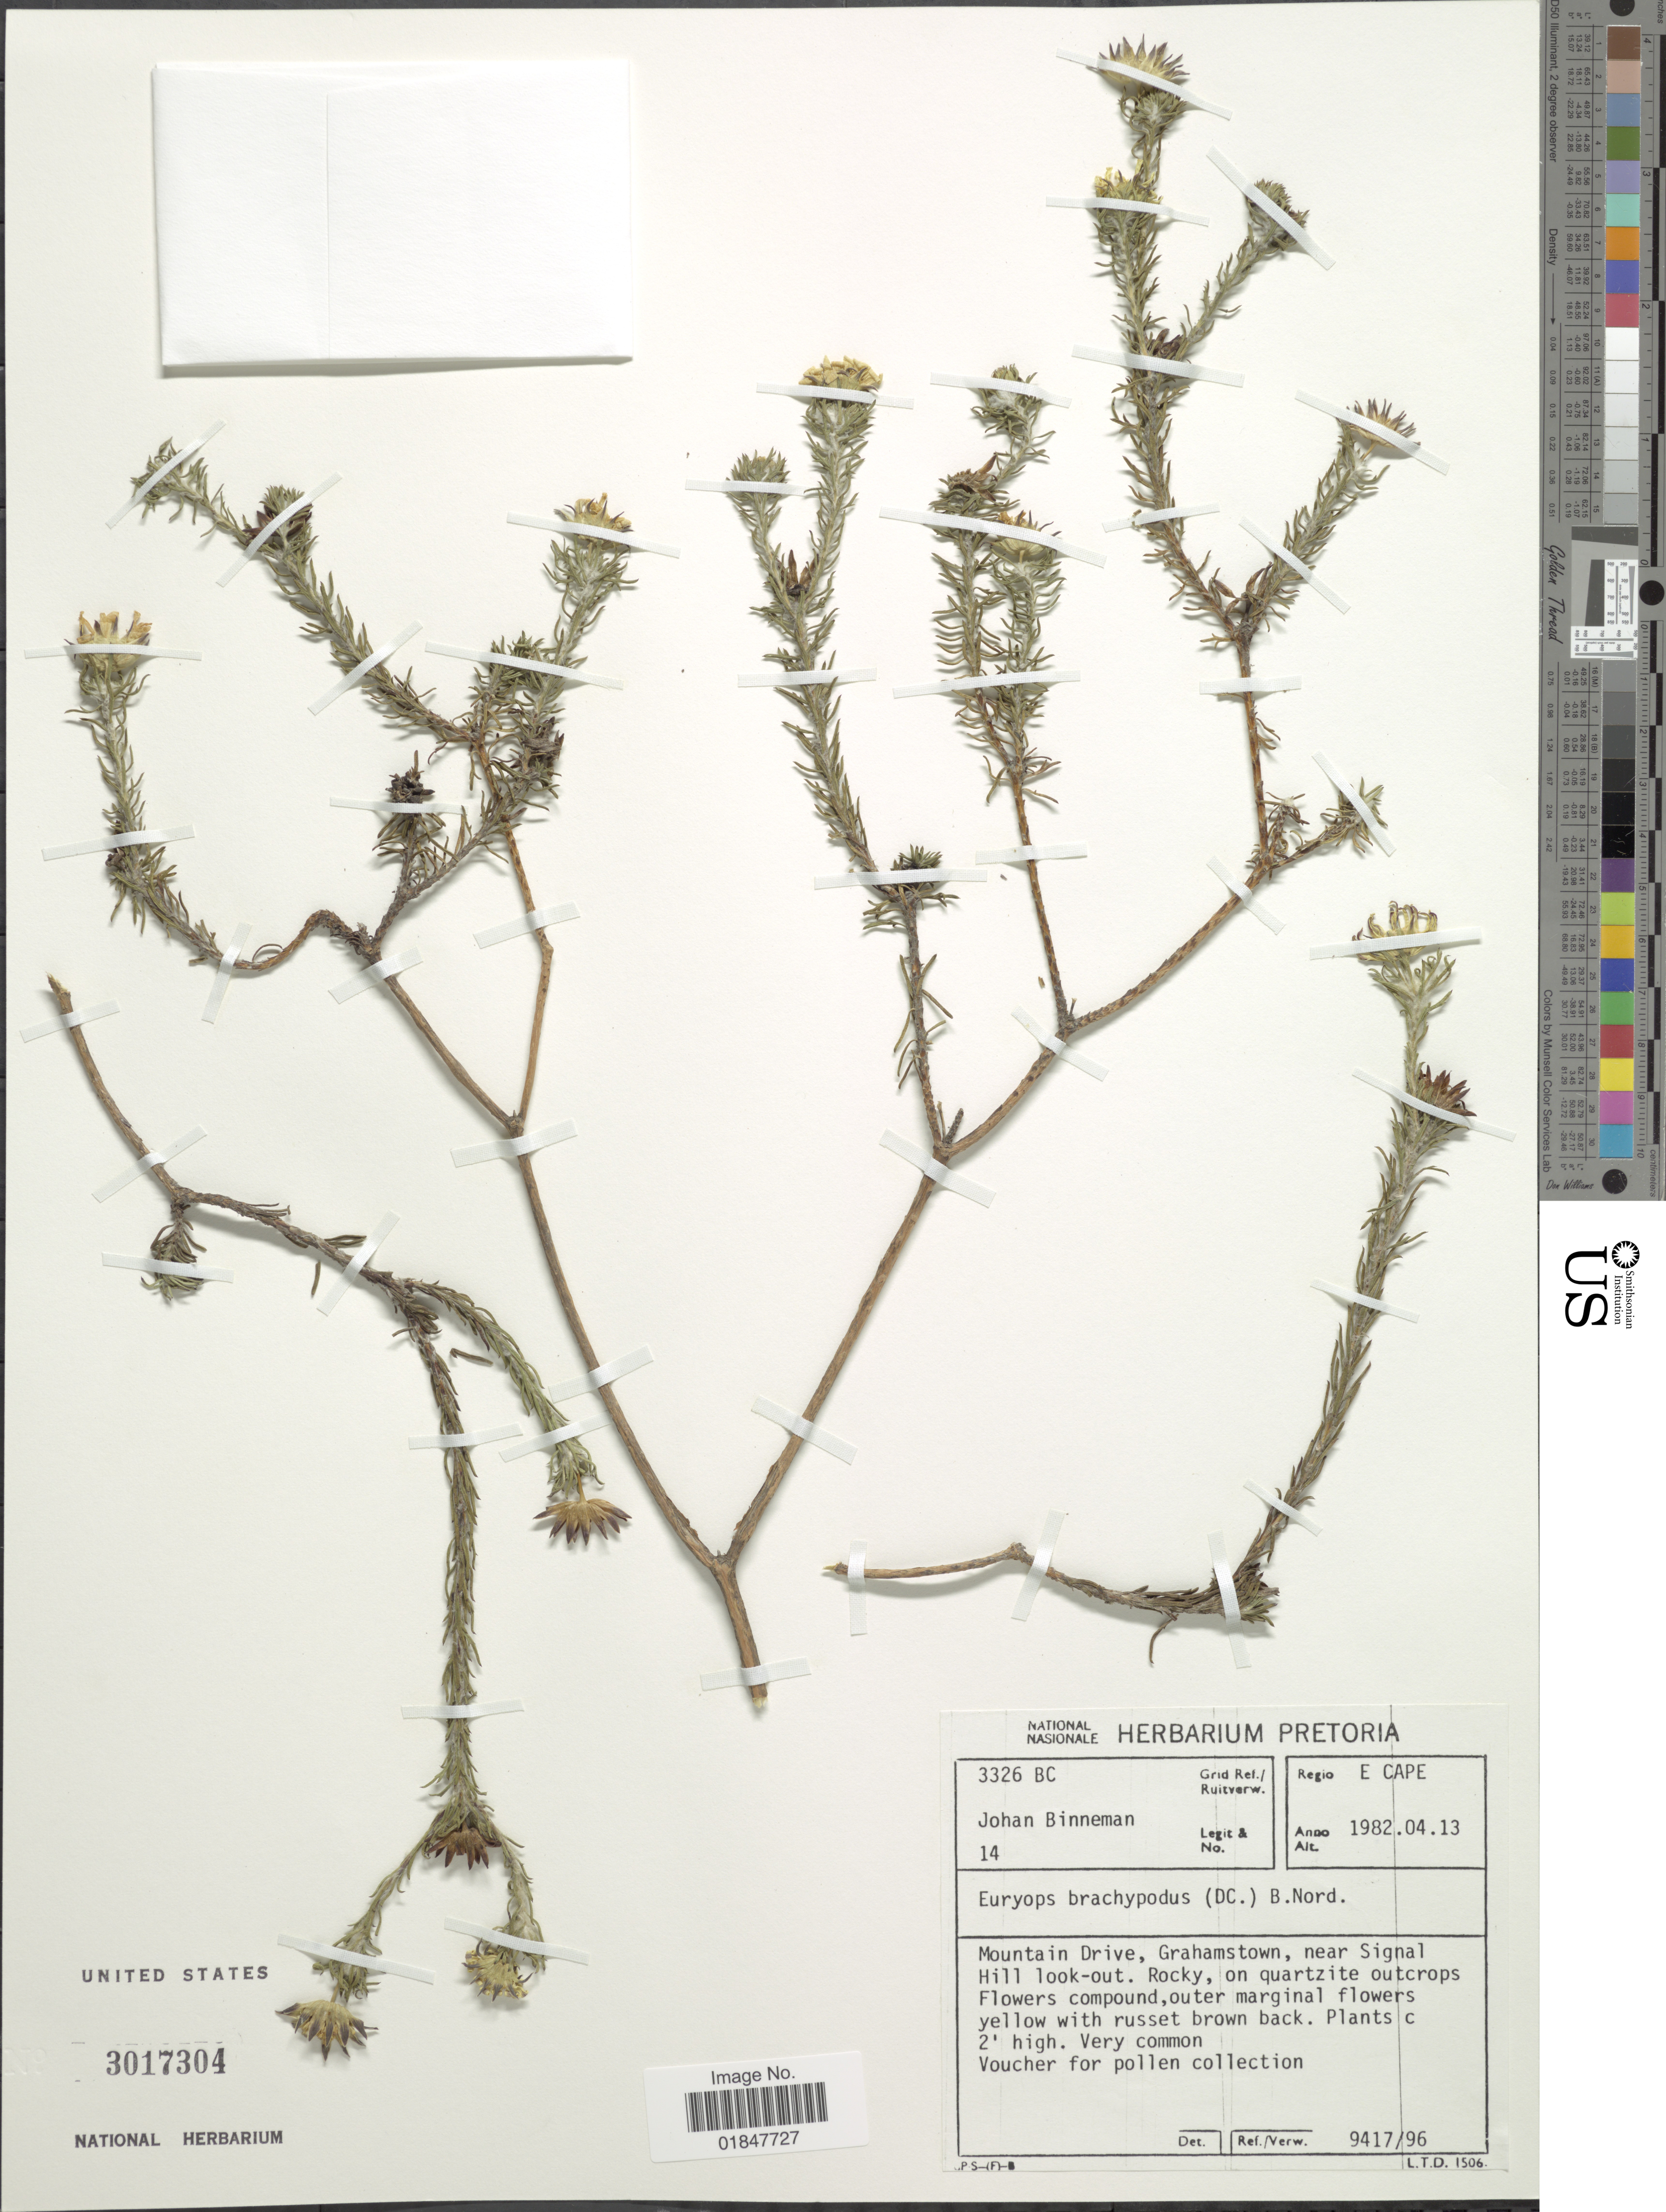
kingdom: Plantae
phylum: Tracheophyta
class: Magnoliopsida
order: Asterales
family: Asteraceae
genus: Euryops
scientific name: Euryops brachypodus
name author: (DC.) B. Nord.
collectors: J. Binneman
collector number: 14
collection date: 1982-04-13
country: South Africa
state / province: Eastern Cape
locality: Mountain Drive, Grahamstown, near Signal Hill look-out.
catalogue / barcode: US 3017304